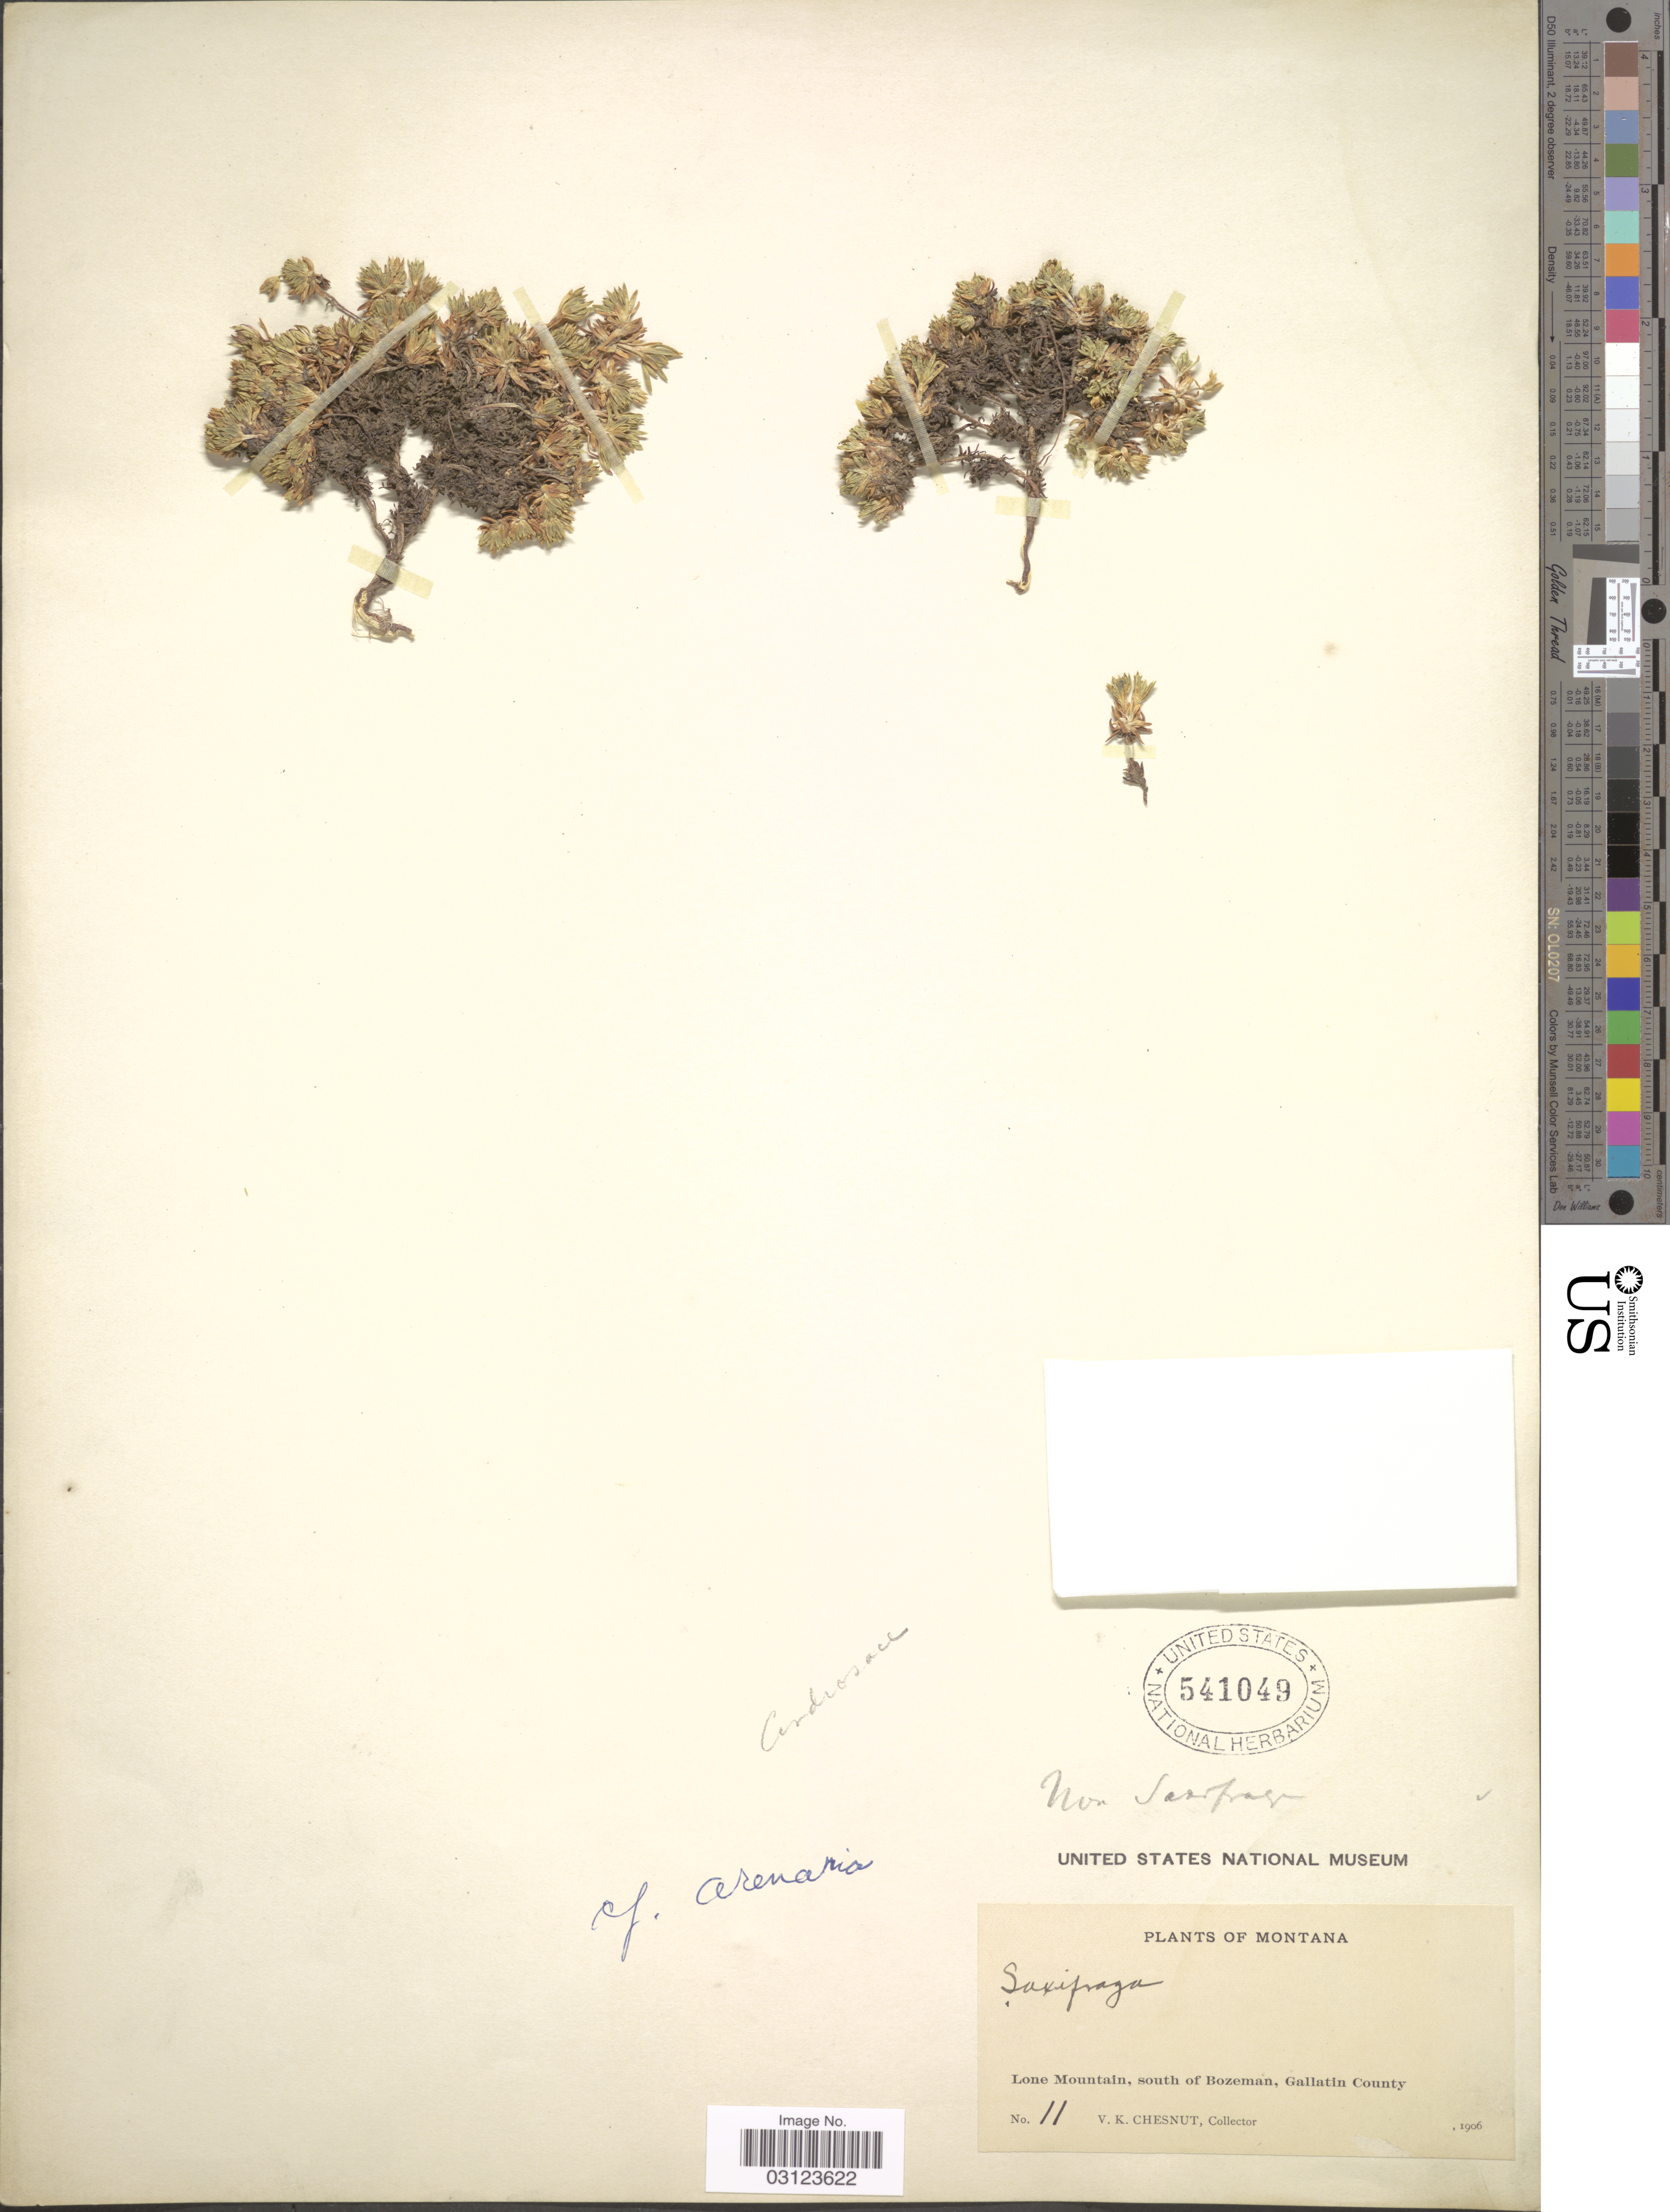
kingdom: Plantae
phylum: Tracheophyta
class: Magnoliopsida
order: Ericales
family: Primulaceae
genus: Androsace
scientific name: Androsace sp.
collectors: V. Chesnut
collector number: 11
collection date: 1906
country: United States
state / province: Montana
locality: Lone Mountain, south of Bozeman, Gallatin County.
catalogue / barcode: US 541049